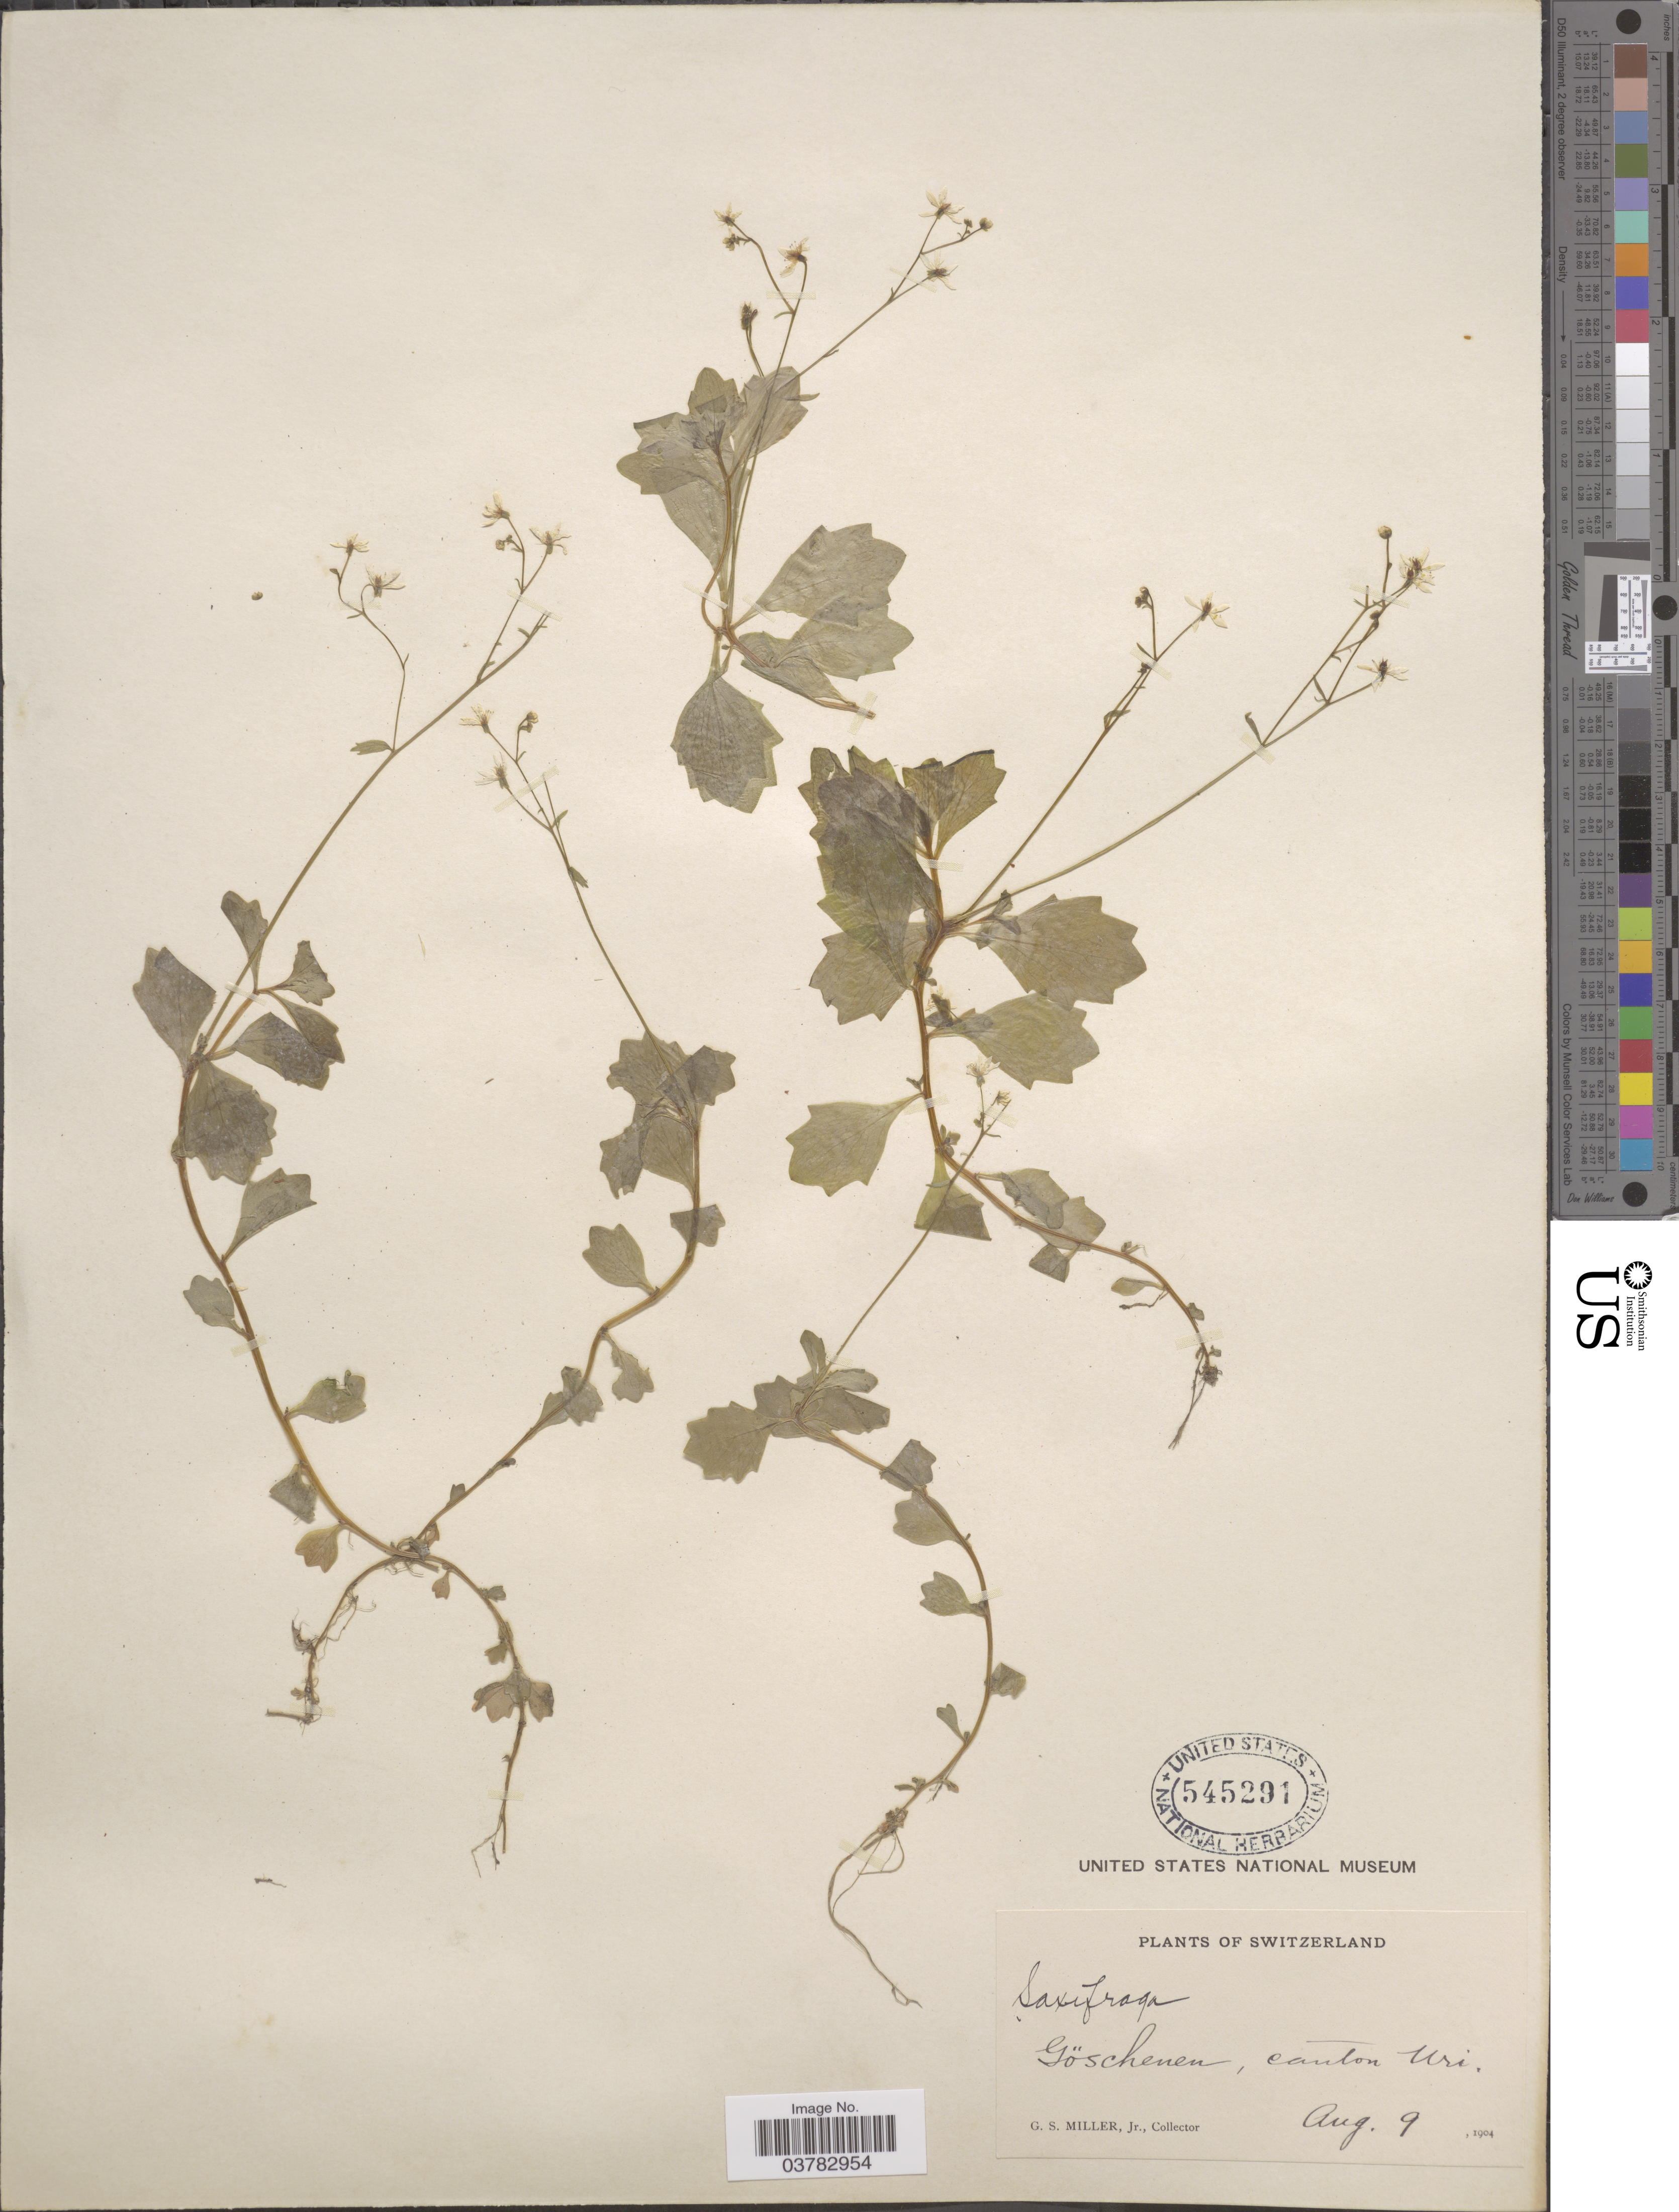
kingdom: Plantae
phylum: Tracheophyta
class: Magnoliopsida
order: Saxifragales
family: Saxifragaceae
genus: Saxifraga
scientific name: Saxifraga sp.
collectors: G. S. Miller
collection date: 1904-08-09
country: Switzerland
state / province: Uri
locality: Göschenen, canton Uri.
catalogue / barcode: US 545291